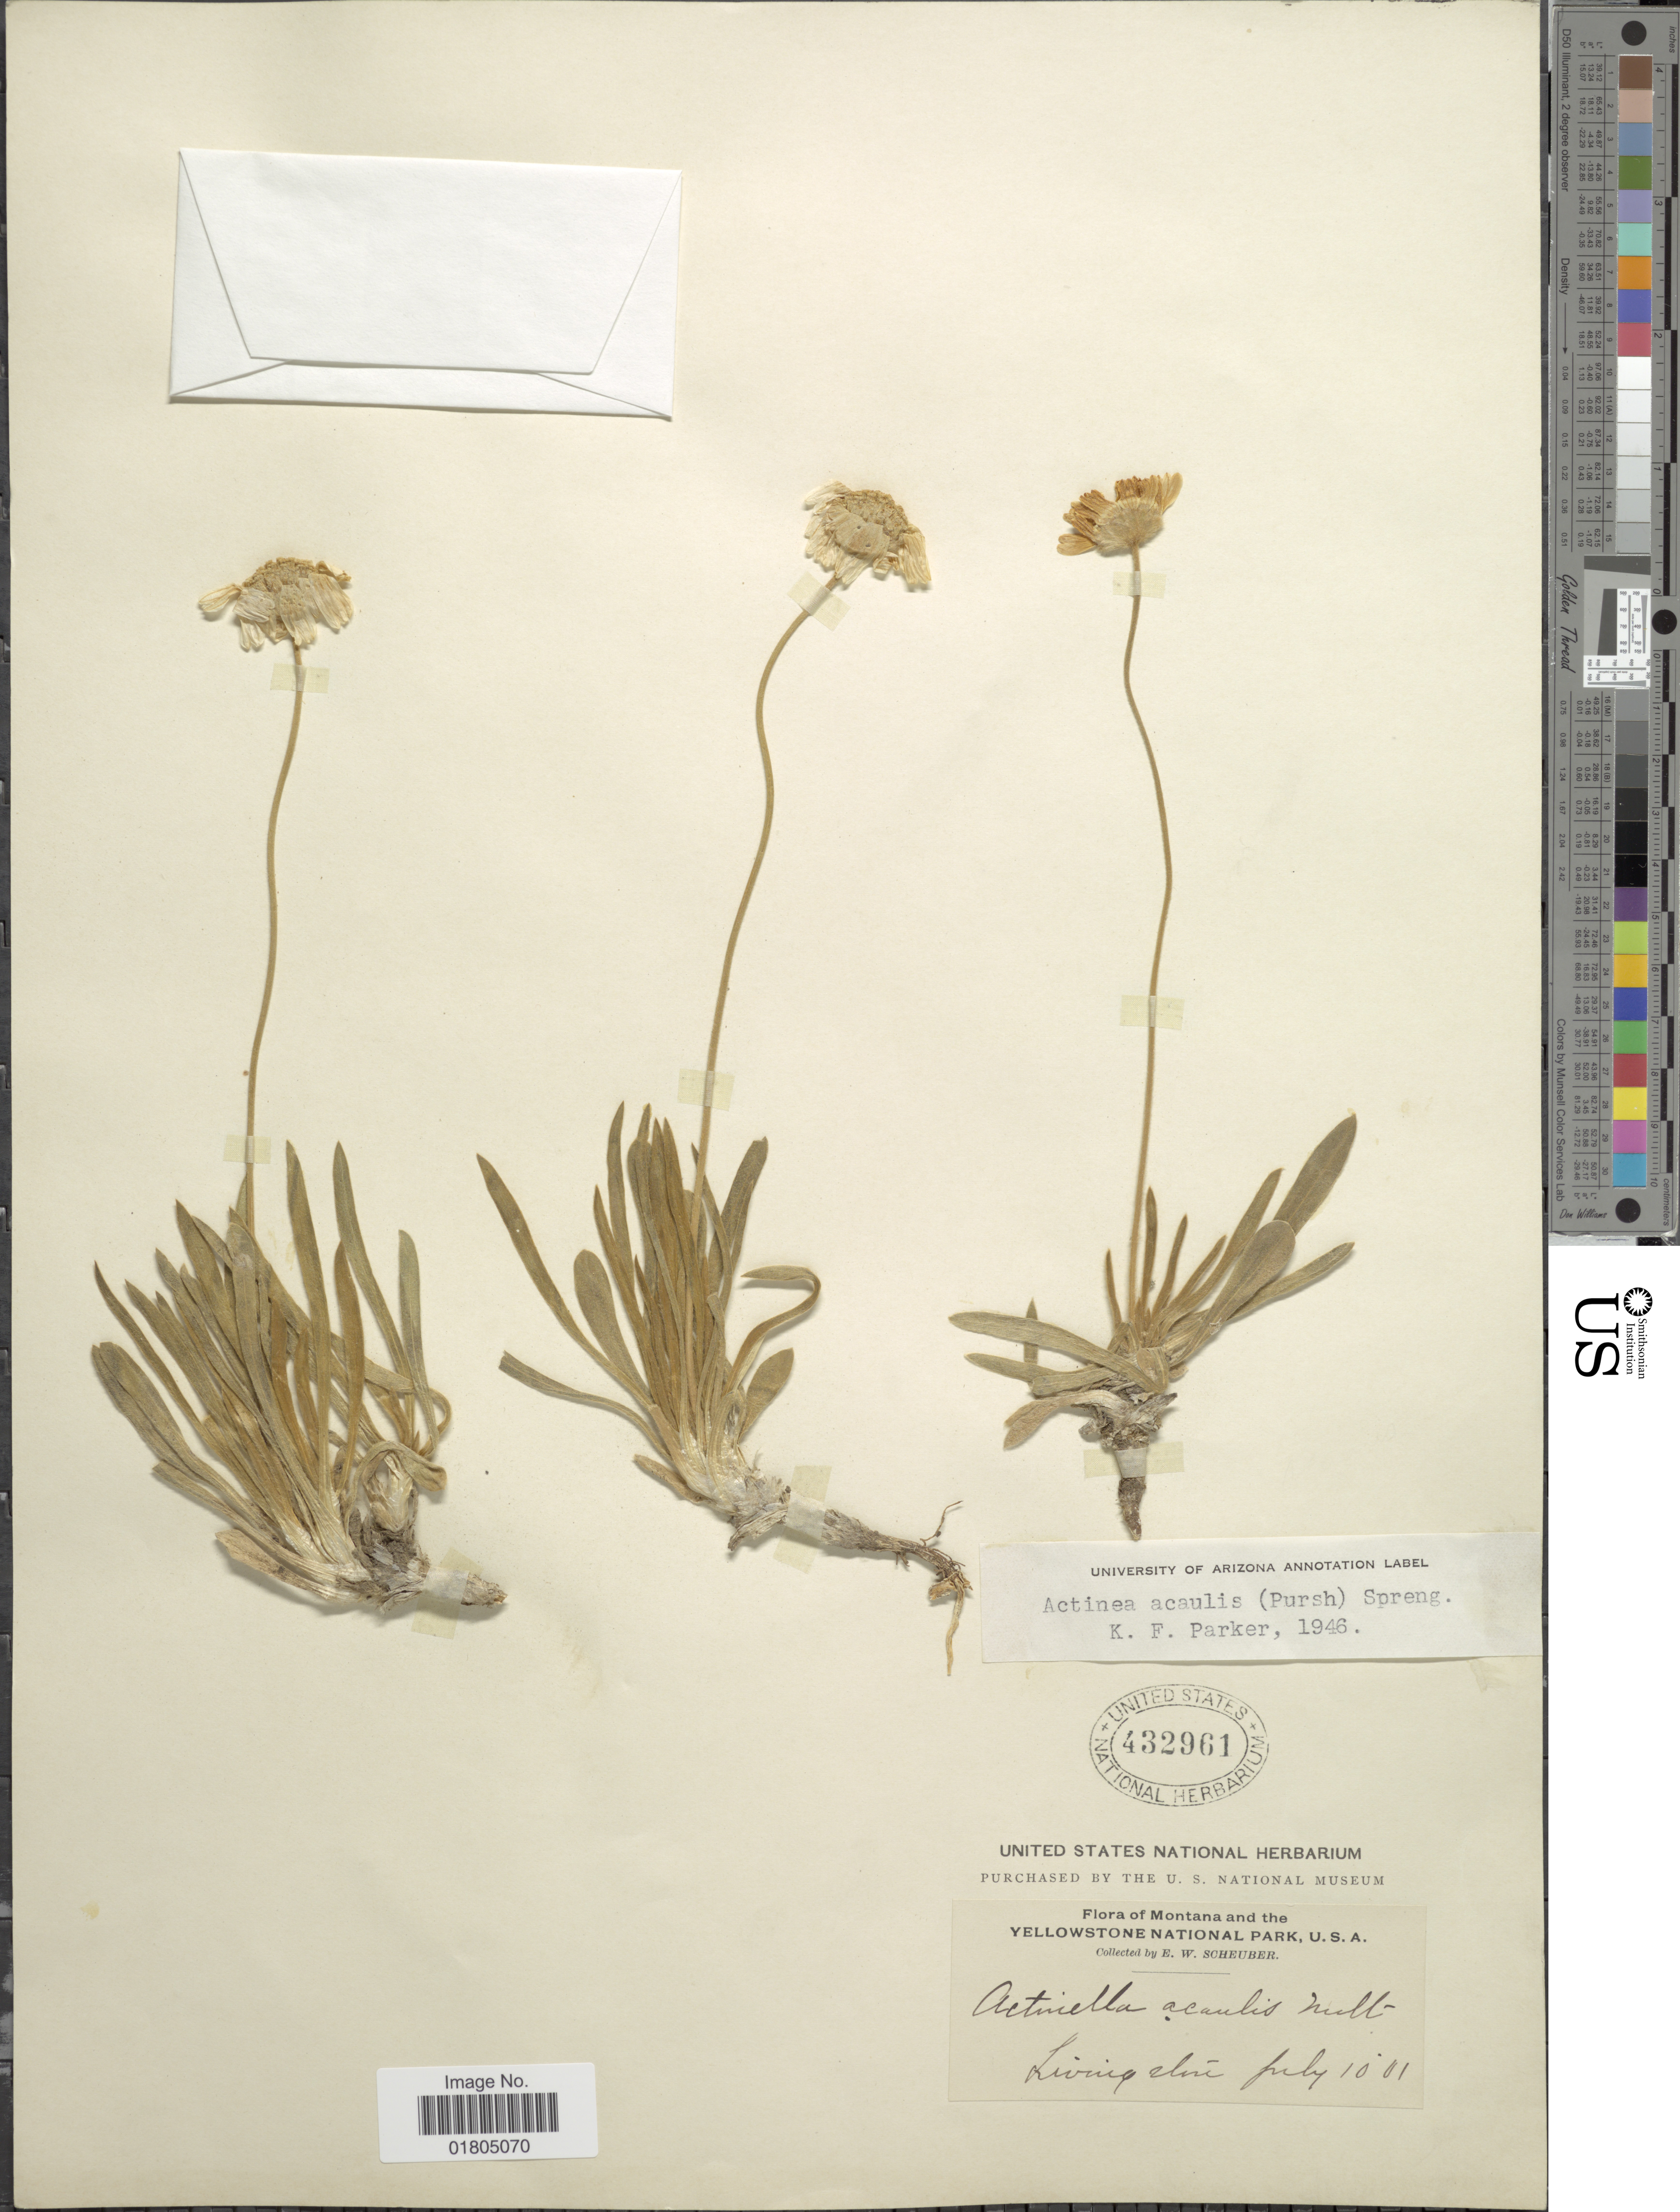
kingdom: Plantae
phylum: Tracheophyta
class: Magnoliopsida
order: Asterales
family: Asteraceae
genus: Actinea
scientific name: Actinea acaulis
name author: (Pursh) Spreng.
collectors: E. Scheuber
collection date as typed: Transcribed d/m/y: 10/7/1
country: United States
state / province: Montana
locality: Montana and the Yellowstone National Park, U. S. A., Livingston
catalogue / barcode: US 432961